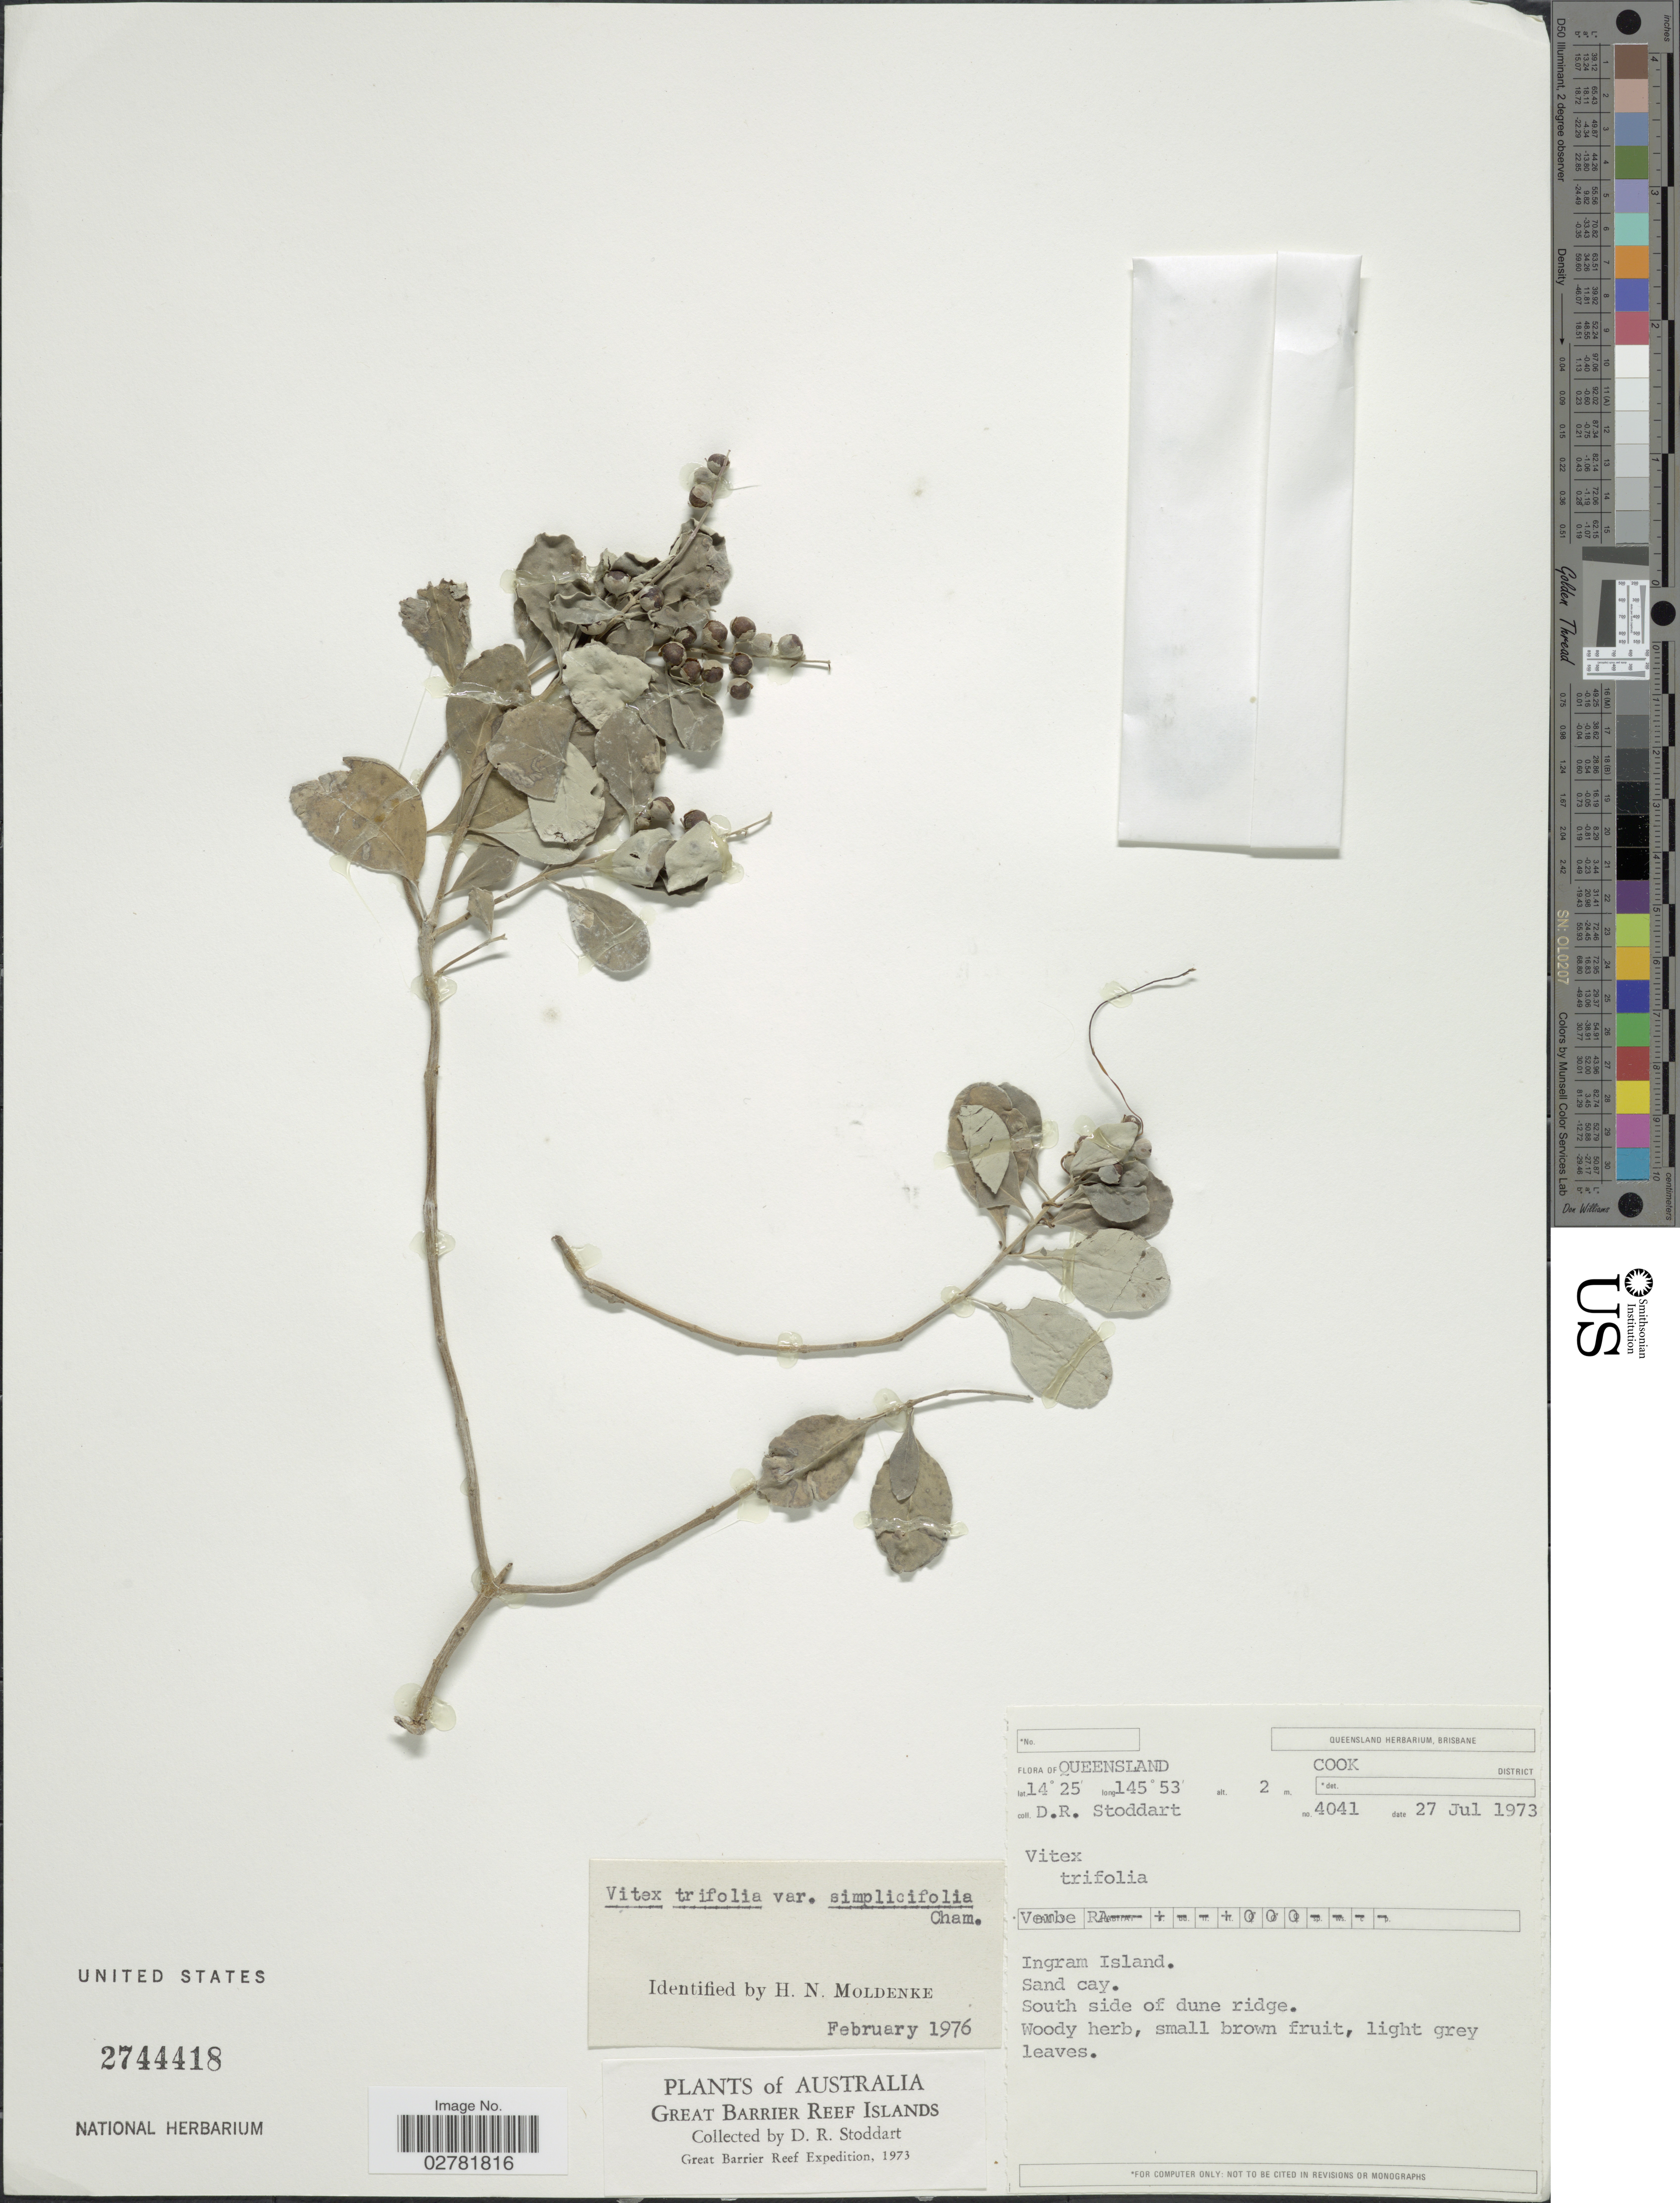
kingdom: Plantae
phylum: Tracheophyta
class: Magnoliopsida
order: Lamiales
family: Lamiaceae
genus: Vitex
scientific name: Vitex ovata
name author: Thunb.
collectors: D. R. Stoddart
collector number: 4041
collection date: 1973-07-27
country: Australia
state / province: Queensland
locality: Great Barrier Reef Islands. Cook District. Ingram Island.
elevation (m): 2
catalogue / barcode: US 2744418